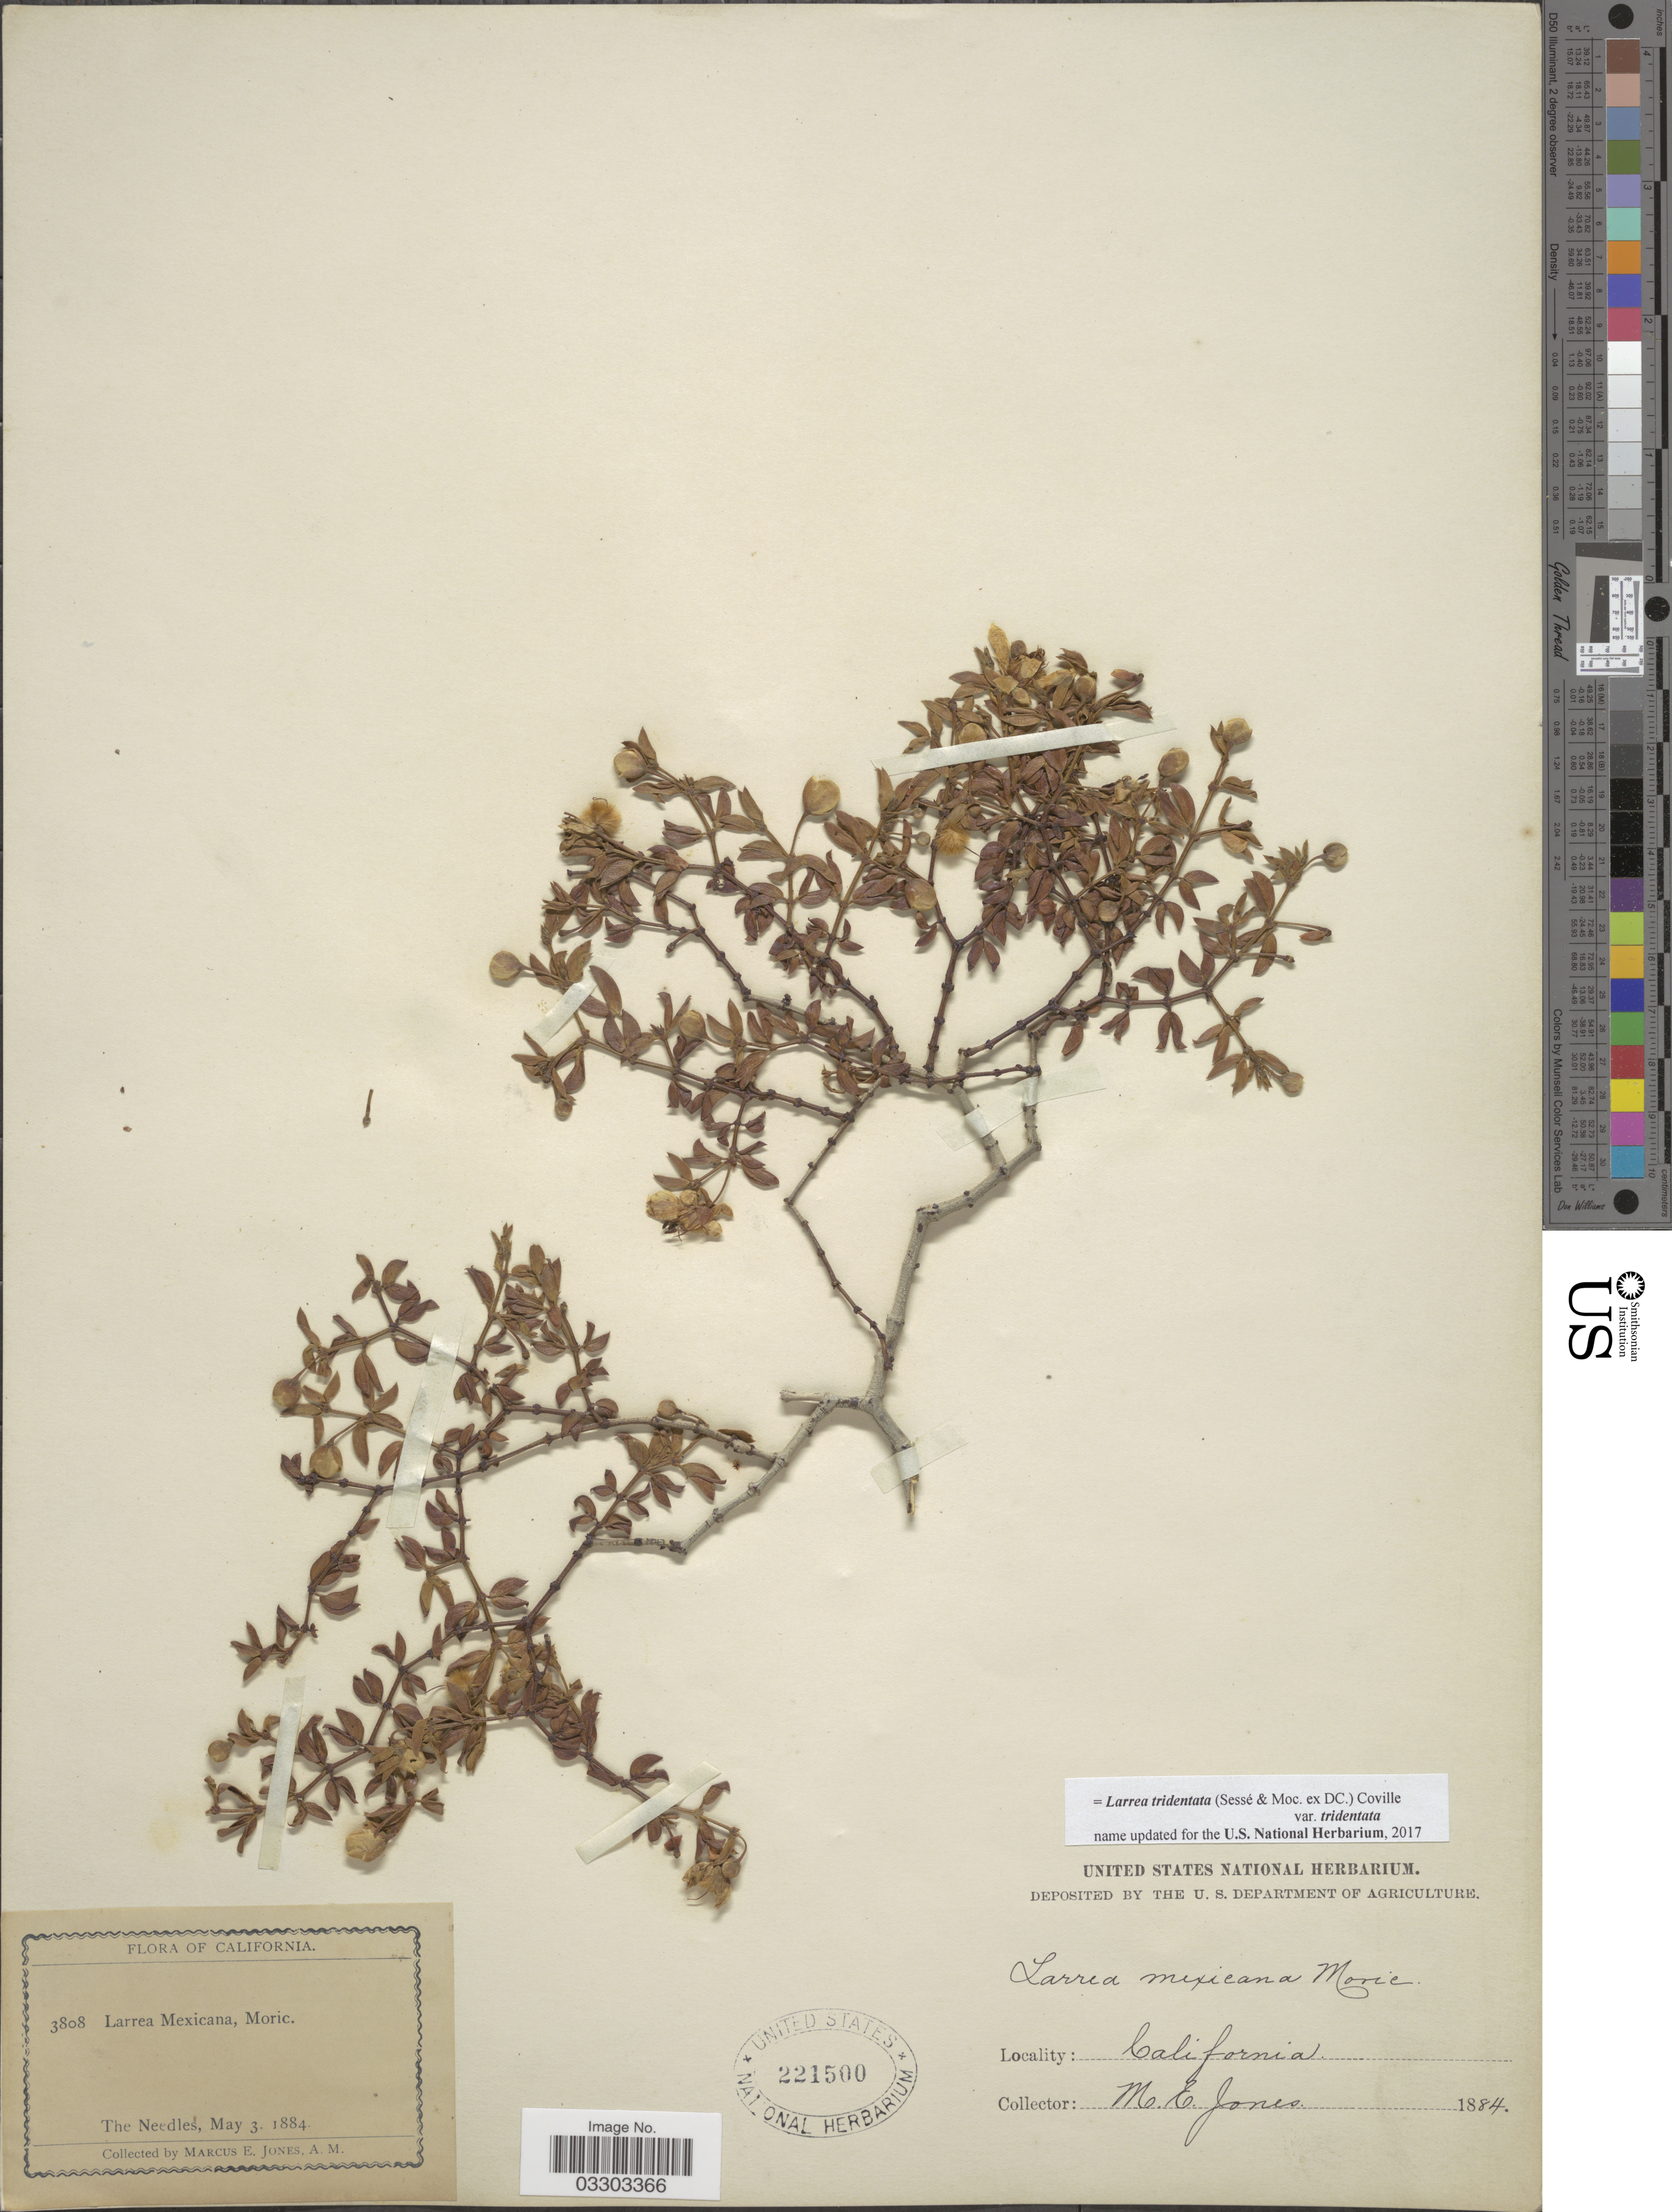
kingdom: Plantae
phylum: Tracheophyta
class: Magnoliopsida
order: Zygophyllales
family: Zygophyllaceae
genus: Larrea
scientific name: Larrea tridentata var. tridentata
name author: (Sessé & Moc. ex DC.) Coville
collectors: M. E. Jones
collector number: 3808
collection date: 1884-05-03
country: United States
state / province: California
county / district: San Bernardino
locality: The Needles.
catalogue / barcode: US 221500